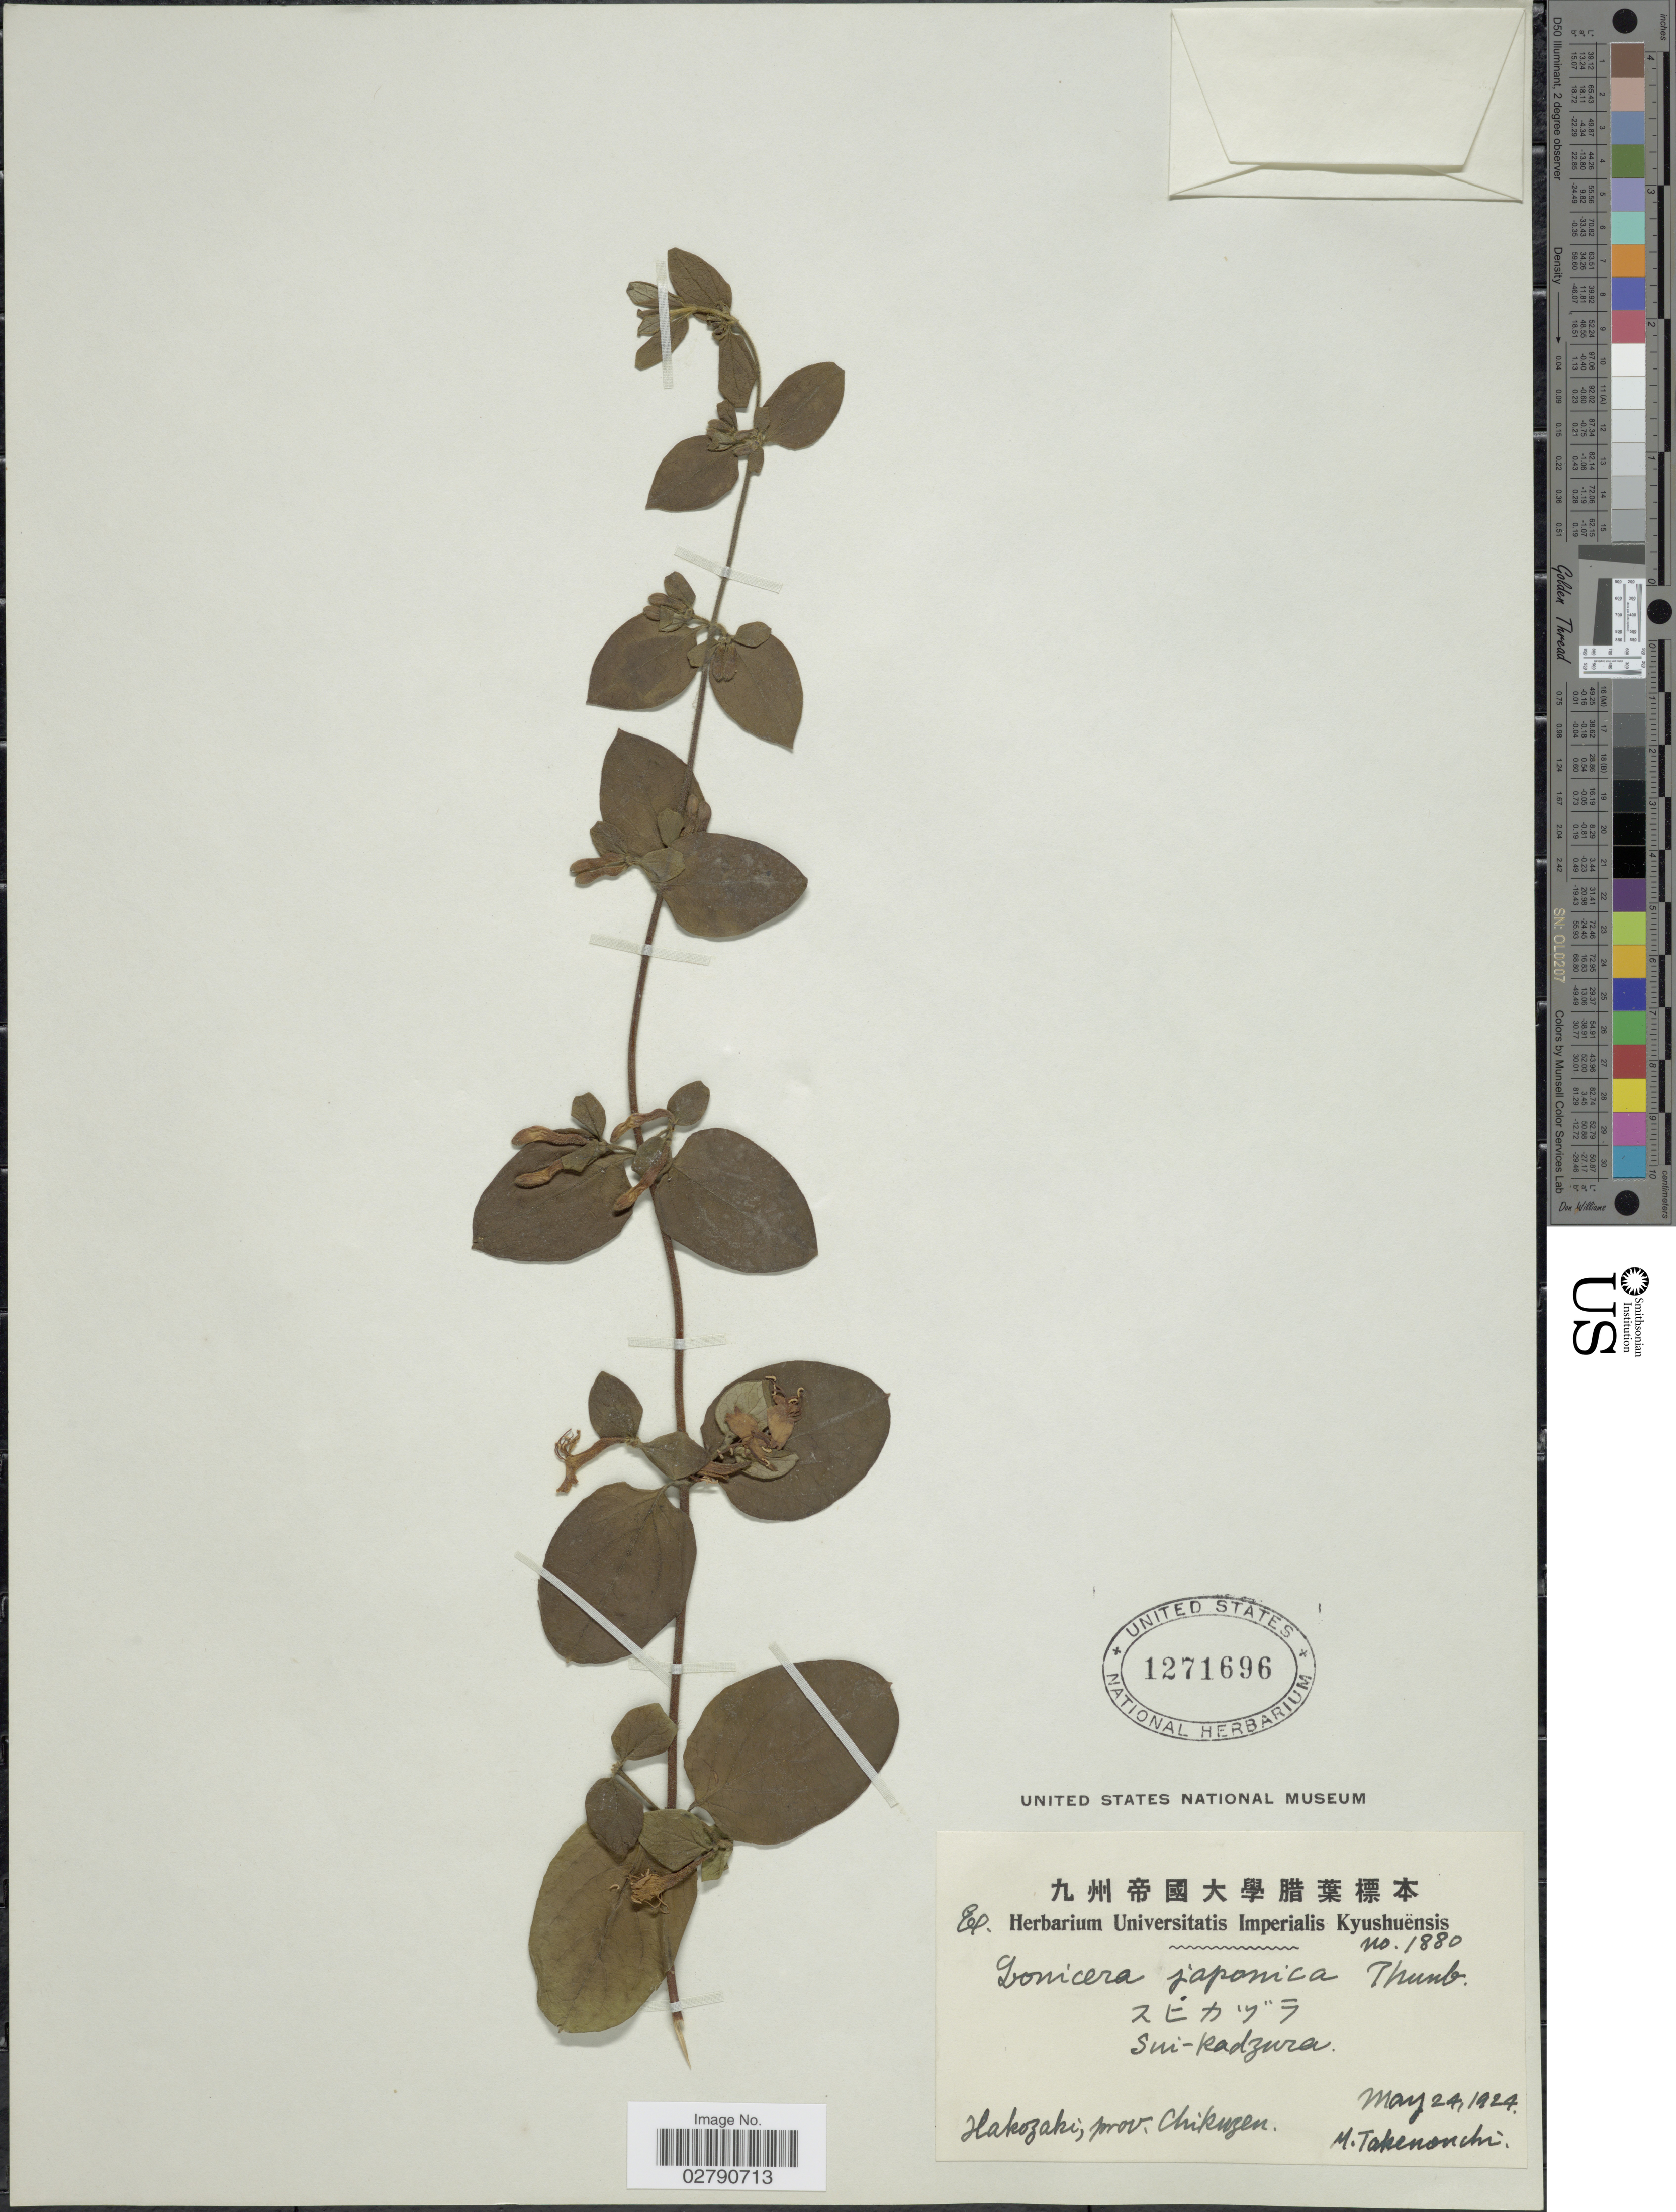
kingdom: Plantae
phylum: Tracheophyta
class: Magnoliopsida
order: Dipsacales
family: Caprifoliaceae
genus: Lonicera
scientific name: Lonicera japonica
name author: Thunb.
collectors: M. Takenouchi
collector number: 1880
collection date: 1924-05-24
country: Japan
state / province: Hukuoka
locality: Hakozaki, prov. Chikuzen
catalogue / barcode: US 1271696